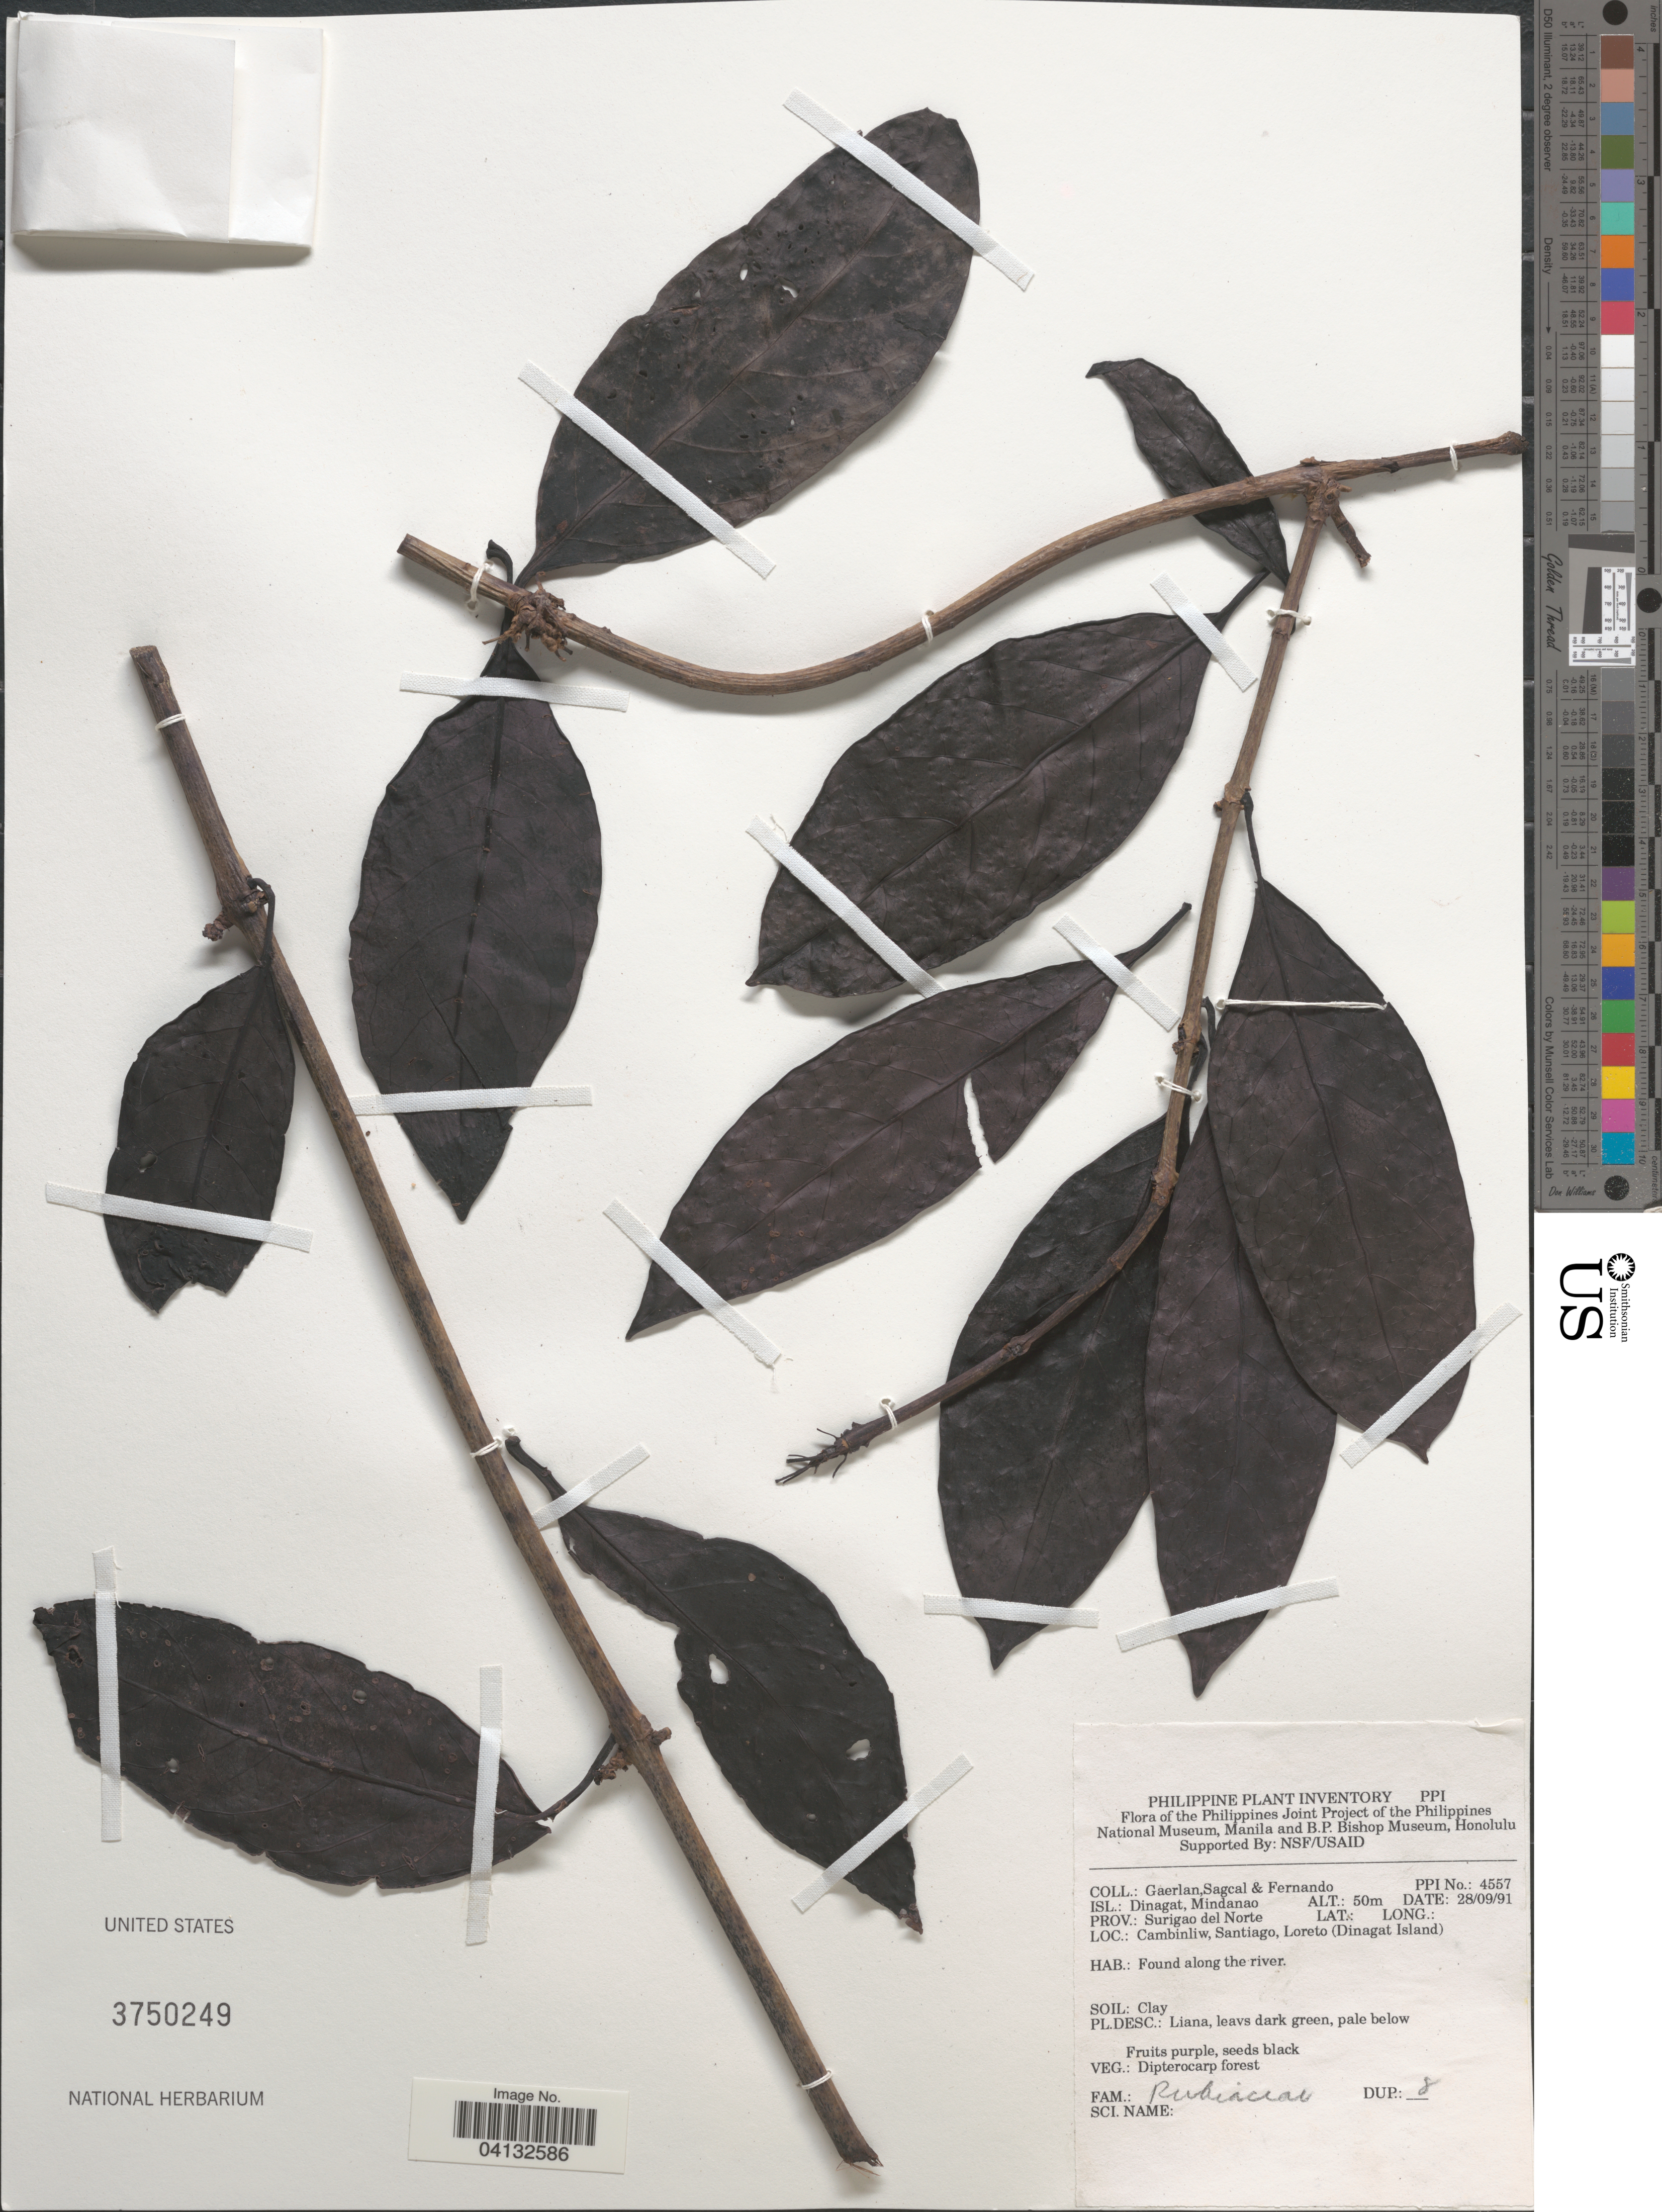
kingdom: Plantae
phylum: Tracheophyta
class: Magnoliopsida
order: Gentianales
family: Rubiaceae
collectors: Gaerlan, E. Sagcal & -- Fernando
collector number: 4557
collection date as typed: Transcribed d/m/y: 28/9/91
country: Philippines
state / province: Caraga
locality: Isl.: Dinagat, Mindanao. Prov.: Surigao del Norte. Cambinliw, Santiago, Loreto (Dinagat Island).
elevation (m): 50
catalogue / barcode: US 3750249